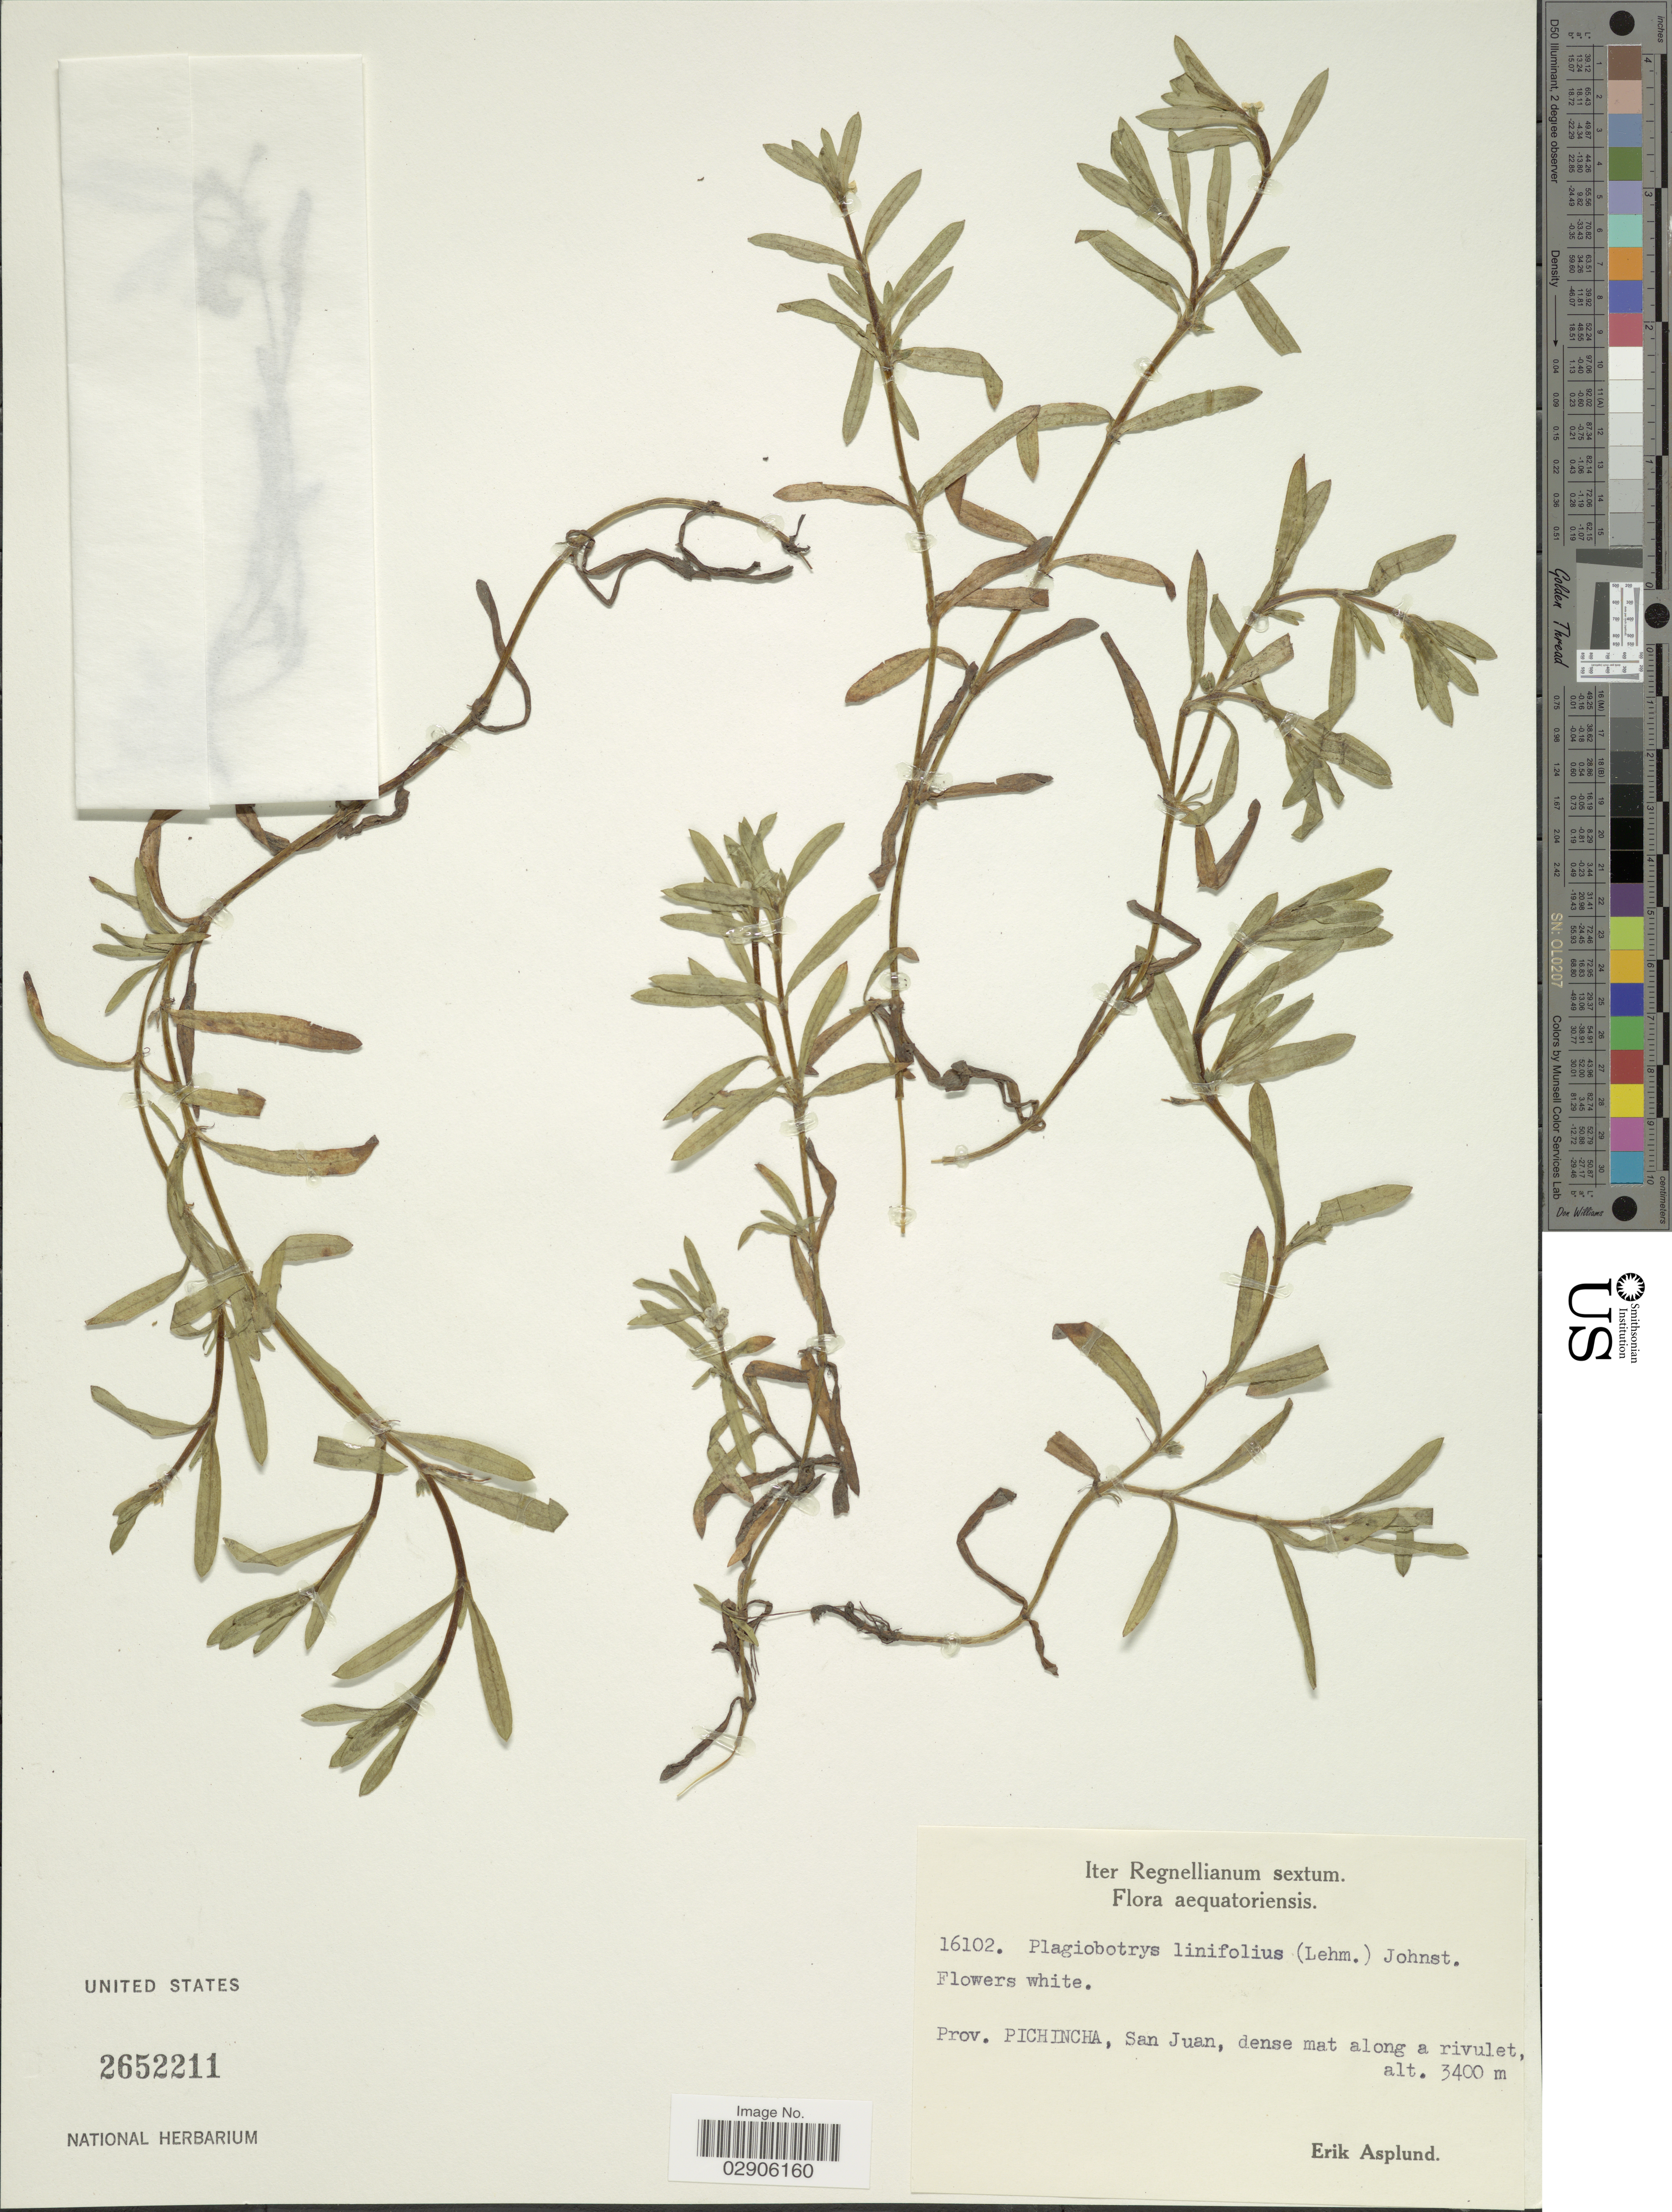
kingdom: Plantae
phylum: Tracheophyta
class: Magnoliopsida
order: Boraginales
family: Boraginaceae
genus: Plagiobothrys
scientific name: Plagiobothrys linifolius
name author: (Willd. ex Lehm.) I.M. Johnst.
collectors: E. Asplund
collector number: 16102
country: Ecuador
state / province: Pichincha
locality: Prov. Pichincha: San Juan.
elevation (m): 3400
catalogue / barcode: US 2652211